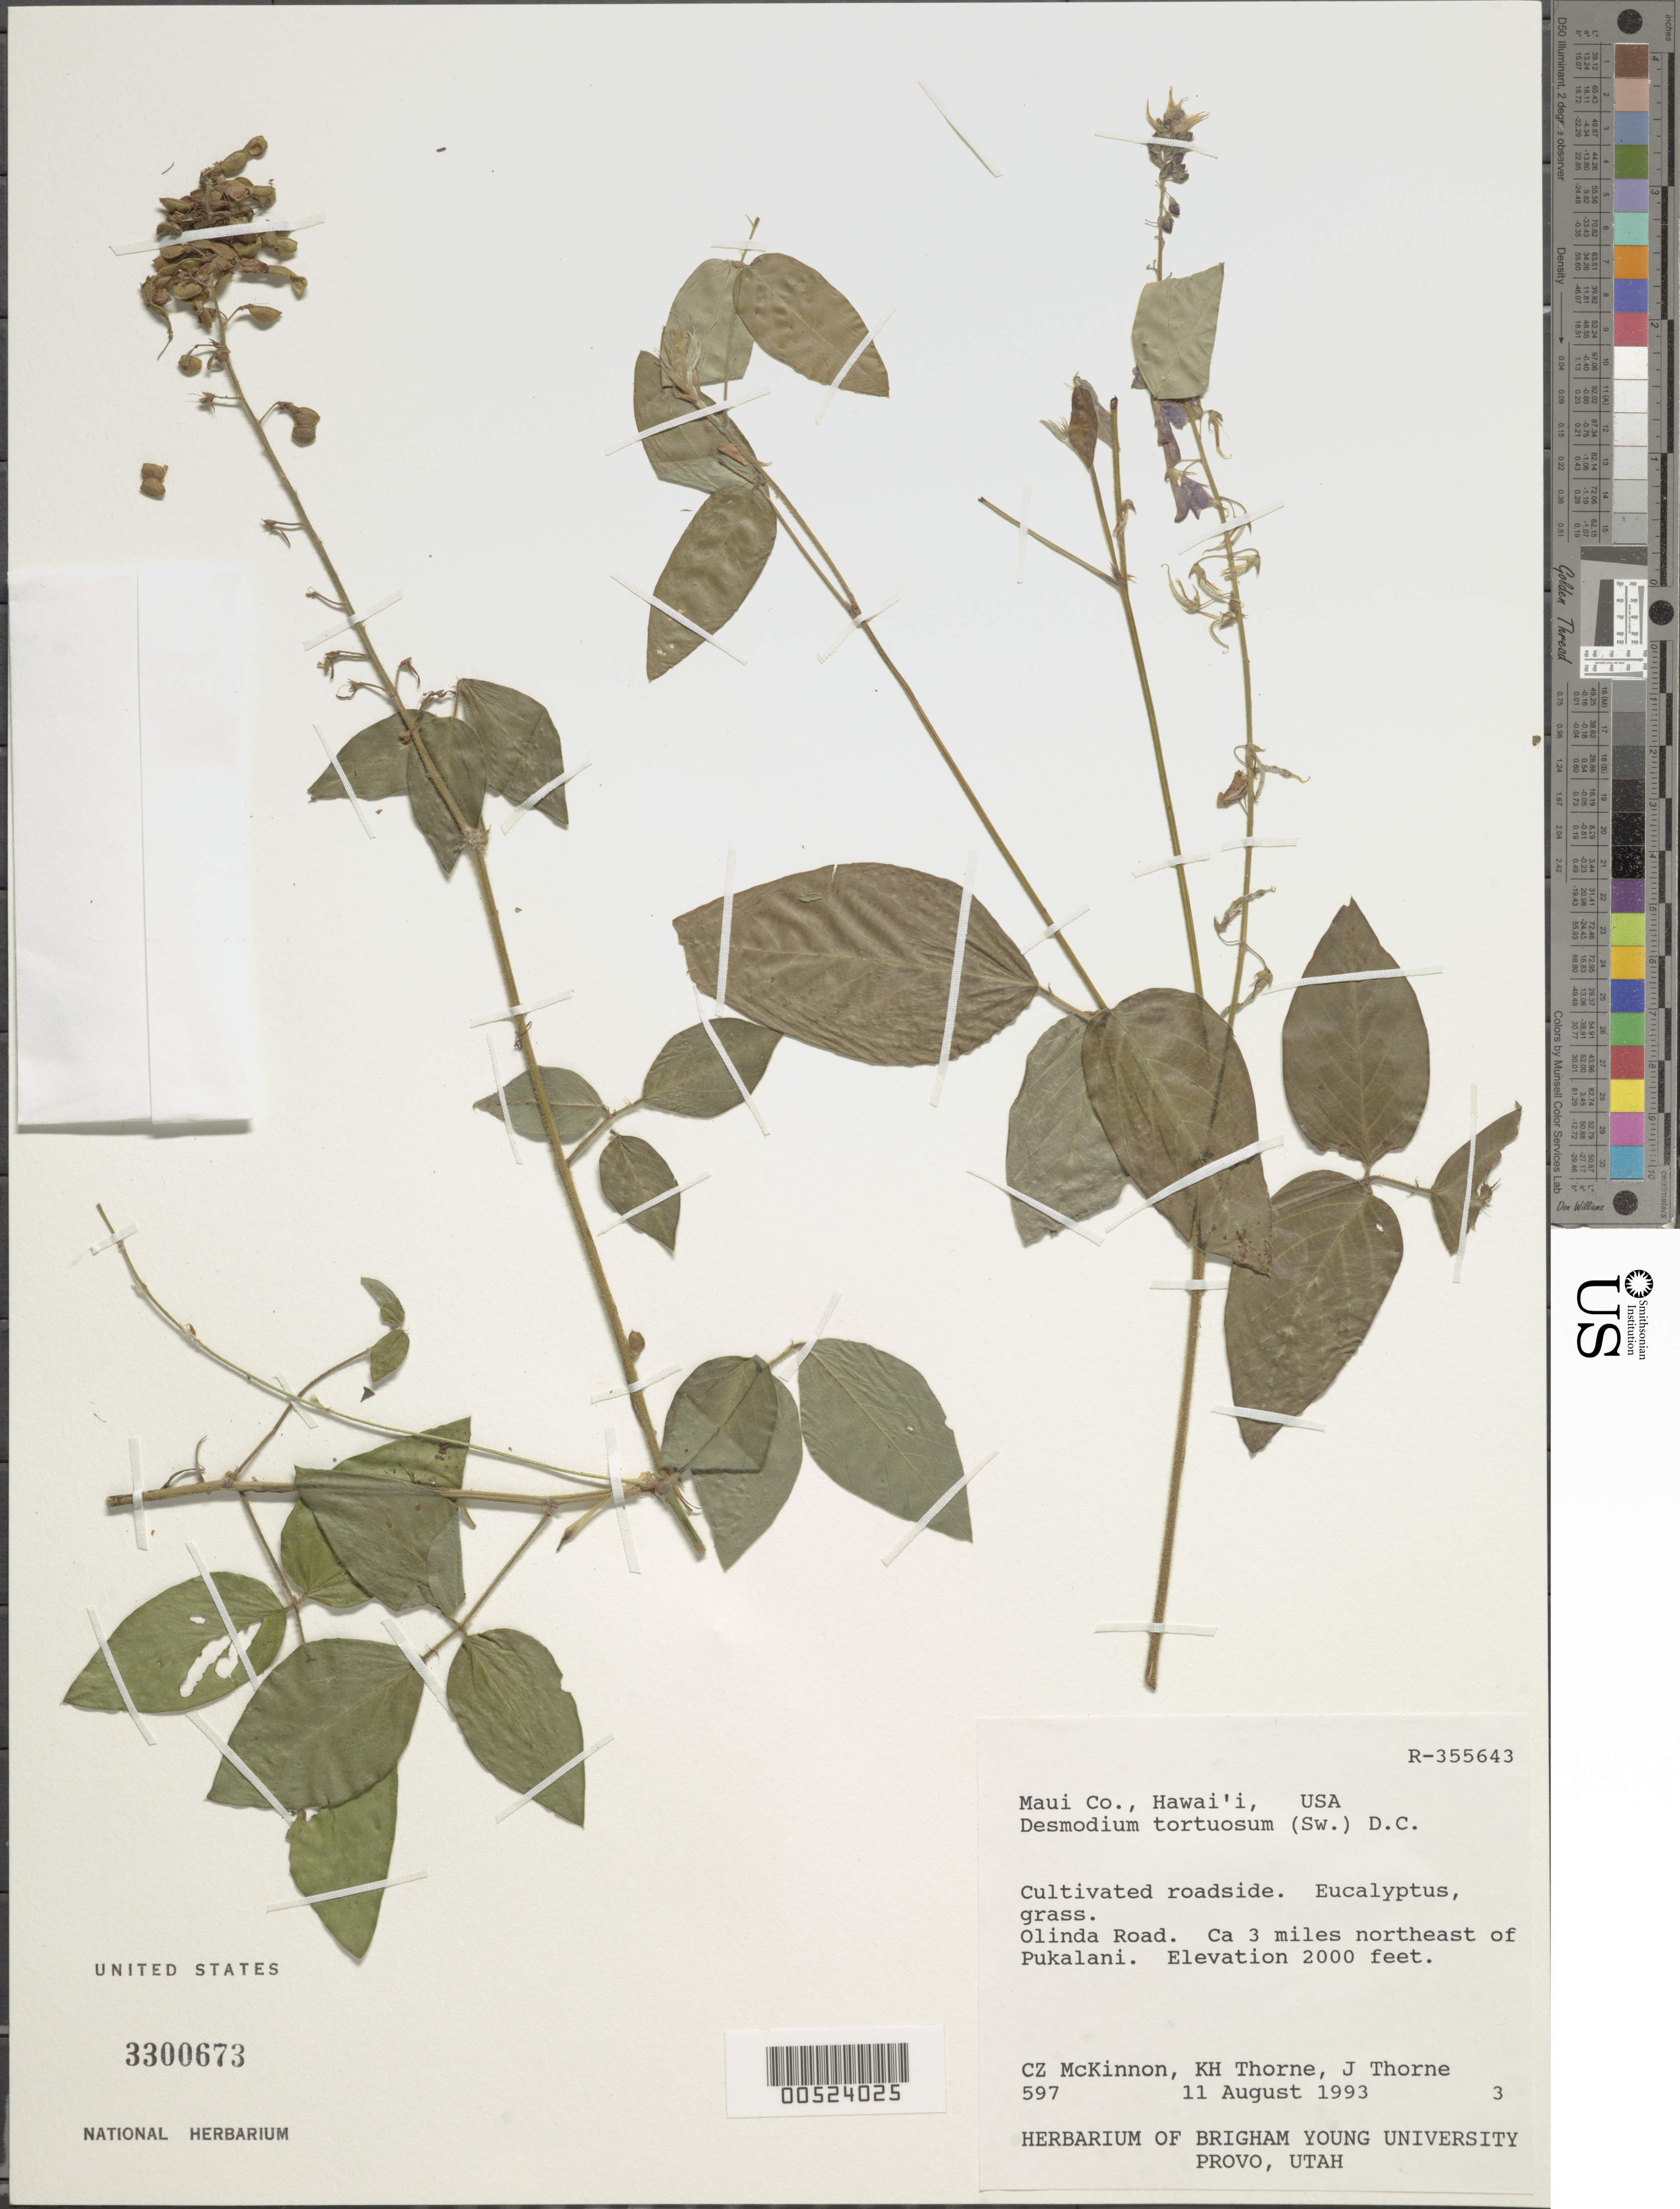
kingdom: Plantae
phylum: Tracheophyta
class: Magnoliopsida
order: Fabales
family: Fabaceae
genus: Desmodium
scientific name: Desmodium tortuosum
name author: (Sw.) DC.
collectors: C. McKinnon, K. Thorne & J. Thorne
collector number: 597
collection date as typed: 11 Aug 1993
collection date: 1993-08-11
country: United States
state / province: Hawaii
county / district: Maui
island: Maui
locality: Maui County, Olinda Rd, ca 3 mi NE of Pukalani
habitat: Roadside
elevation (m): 610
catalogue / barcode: US 3300673